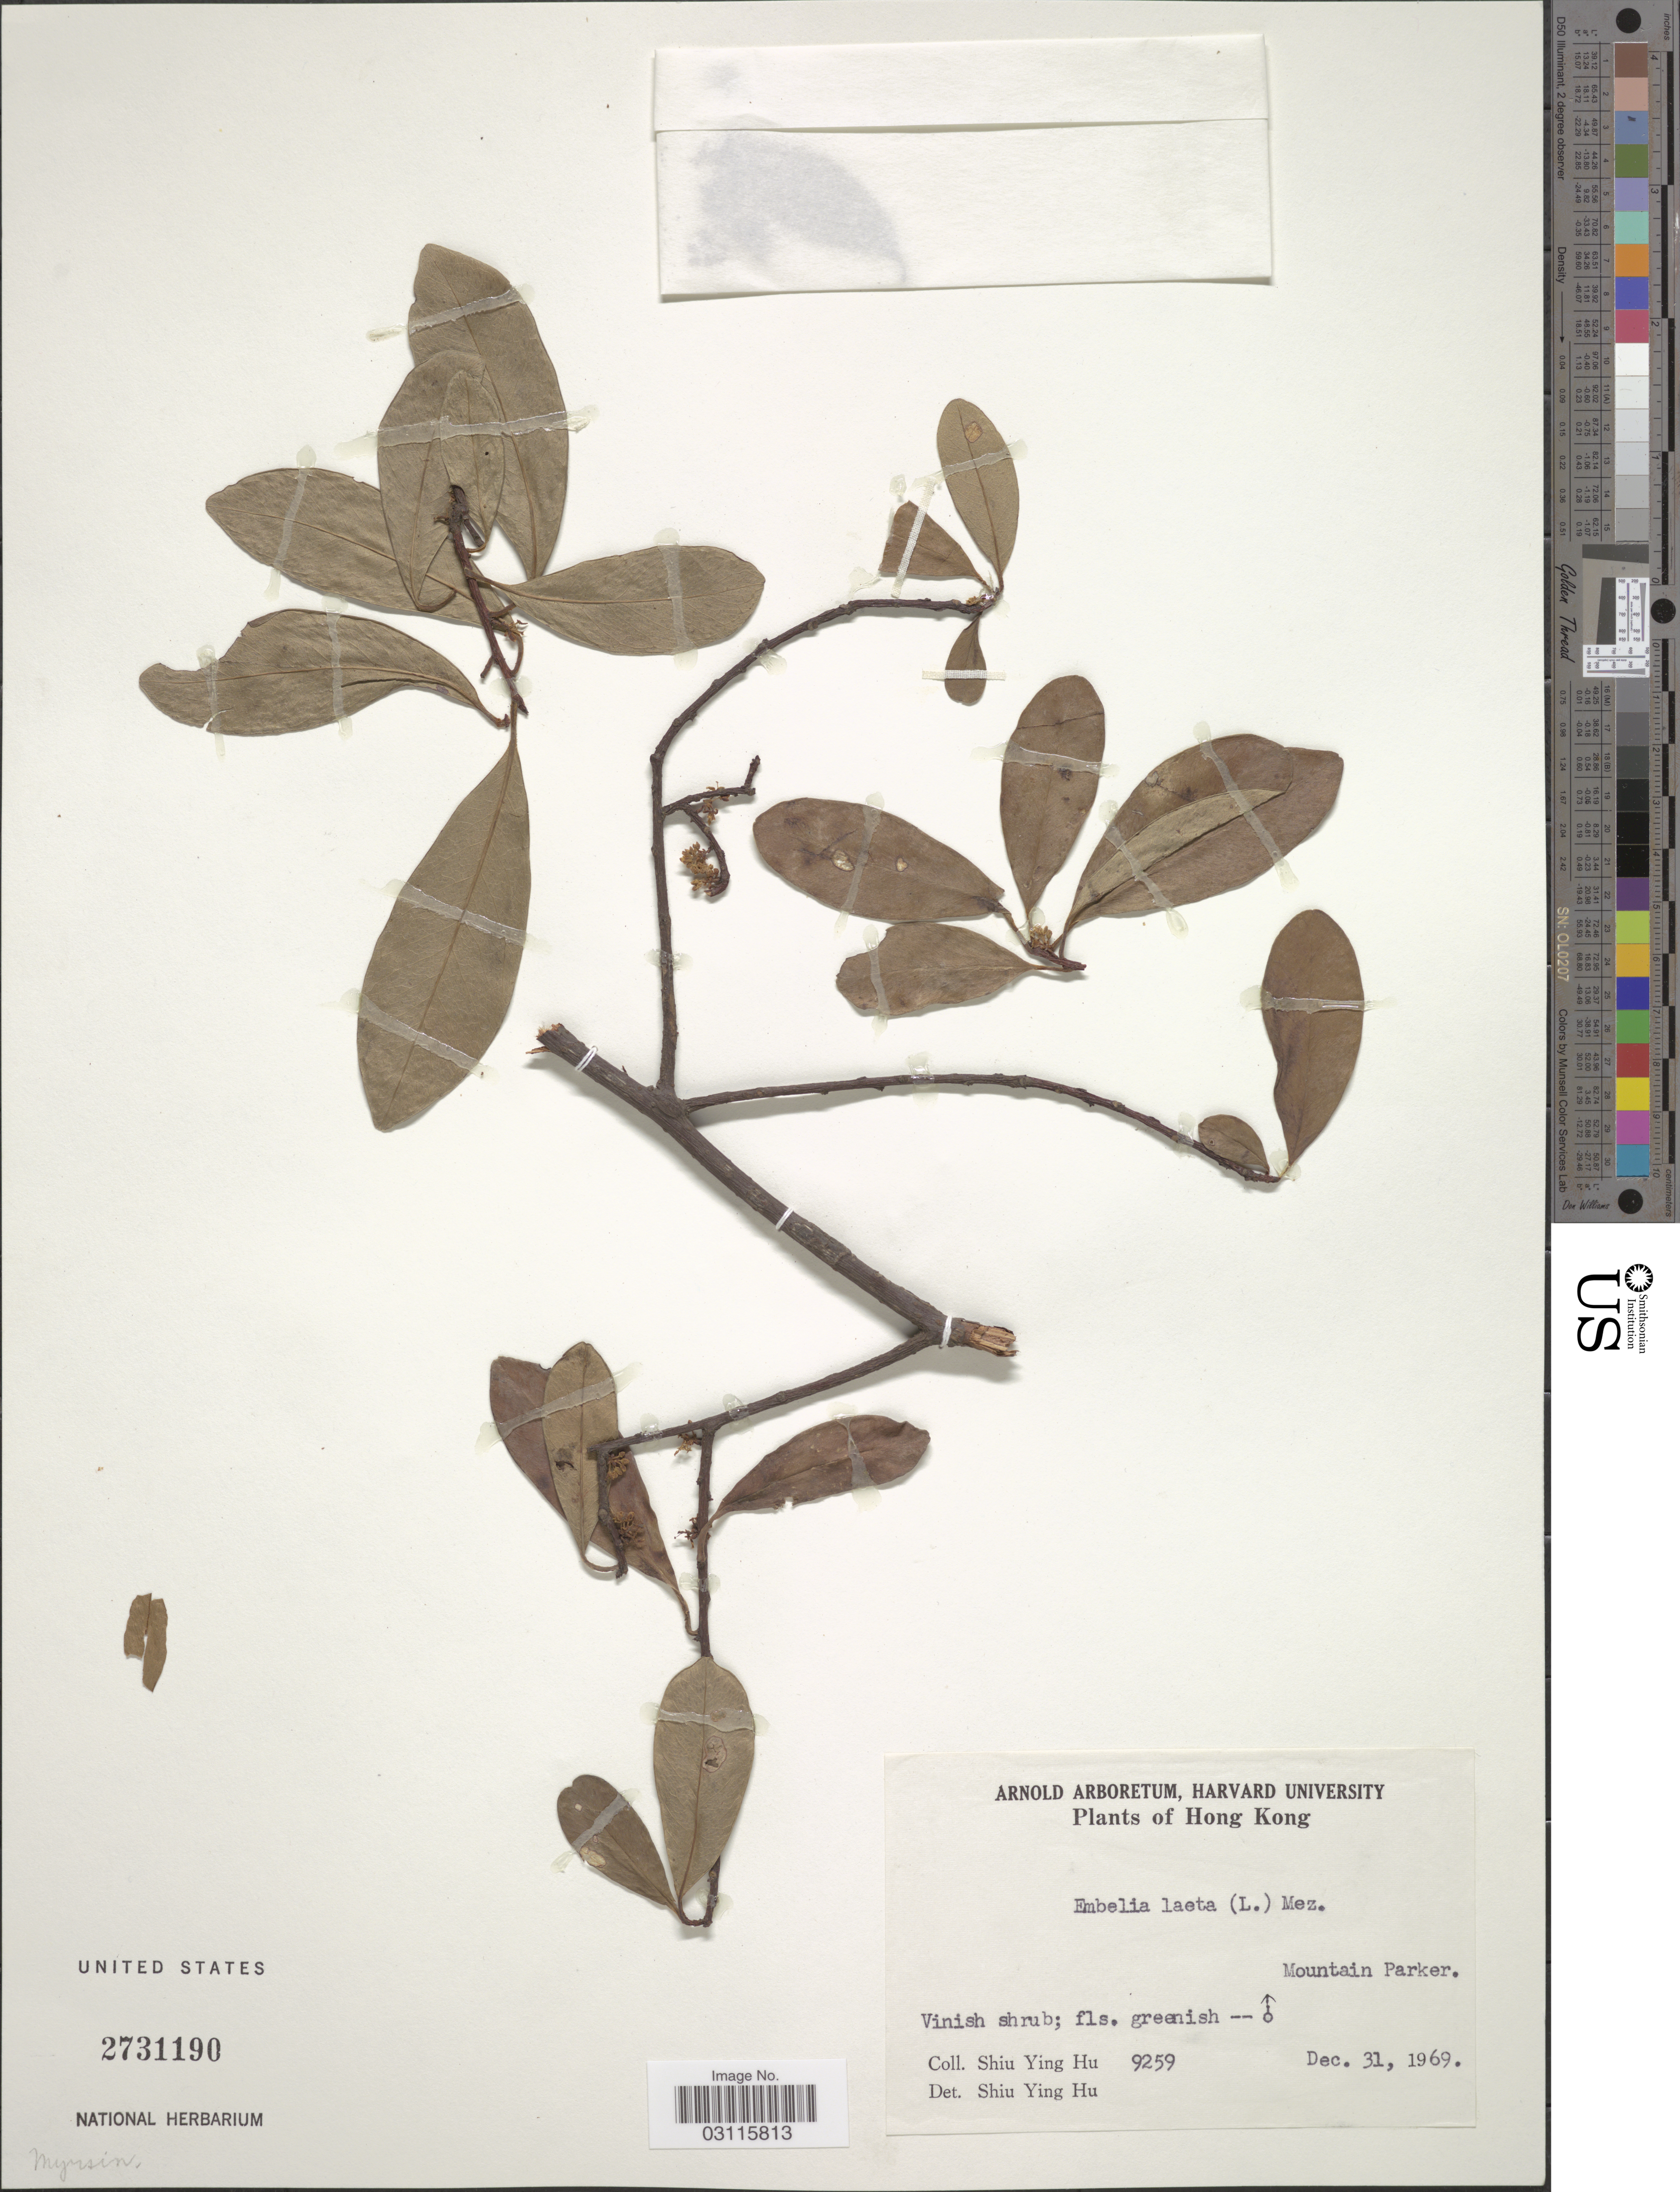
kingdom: Plantae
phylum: Tracheophyta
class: Magnoliopsida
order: Ericales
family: Primulaceae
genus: Embelia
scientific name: Embelia laeta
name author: (L.) Mez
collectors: S. Y. Hu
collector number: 9259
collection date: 1969-12-31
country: China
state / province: Hong Kong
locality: Mountain Parker.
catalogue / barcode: US 2731190